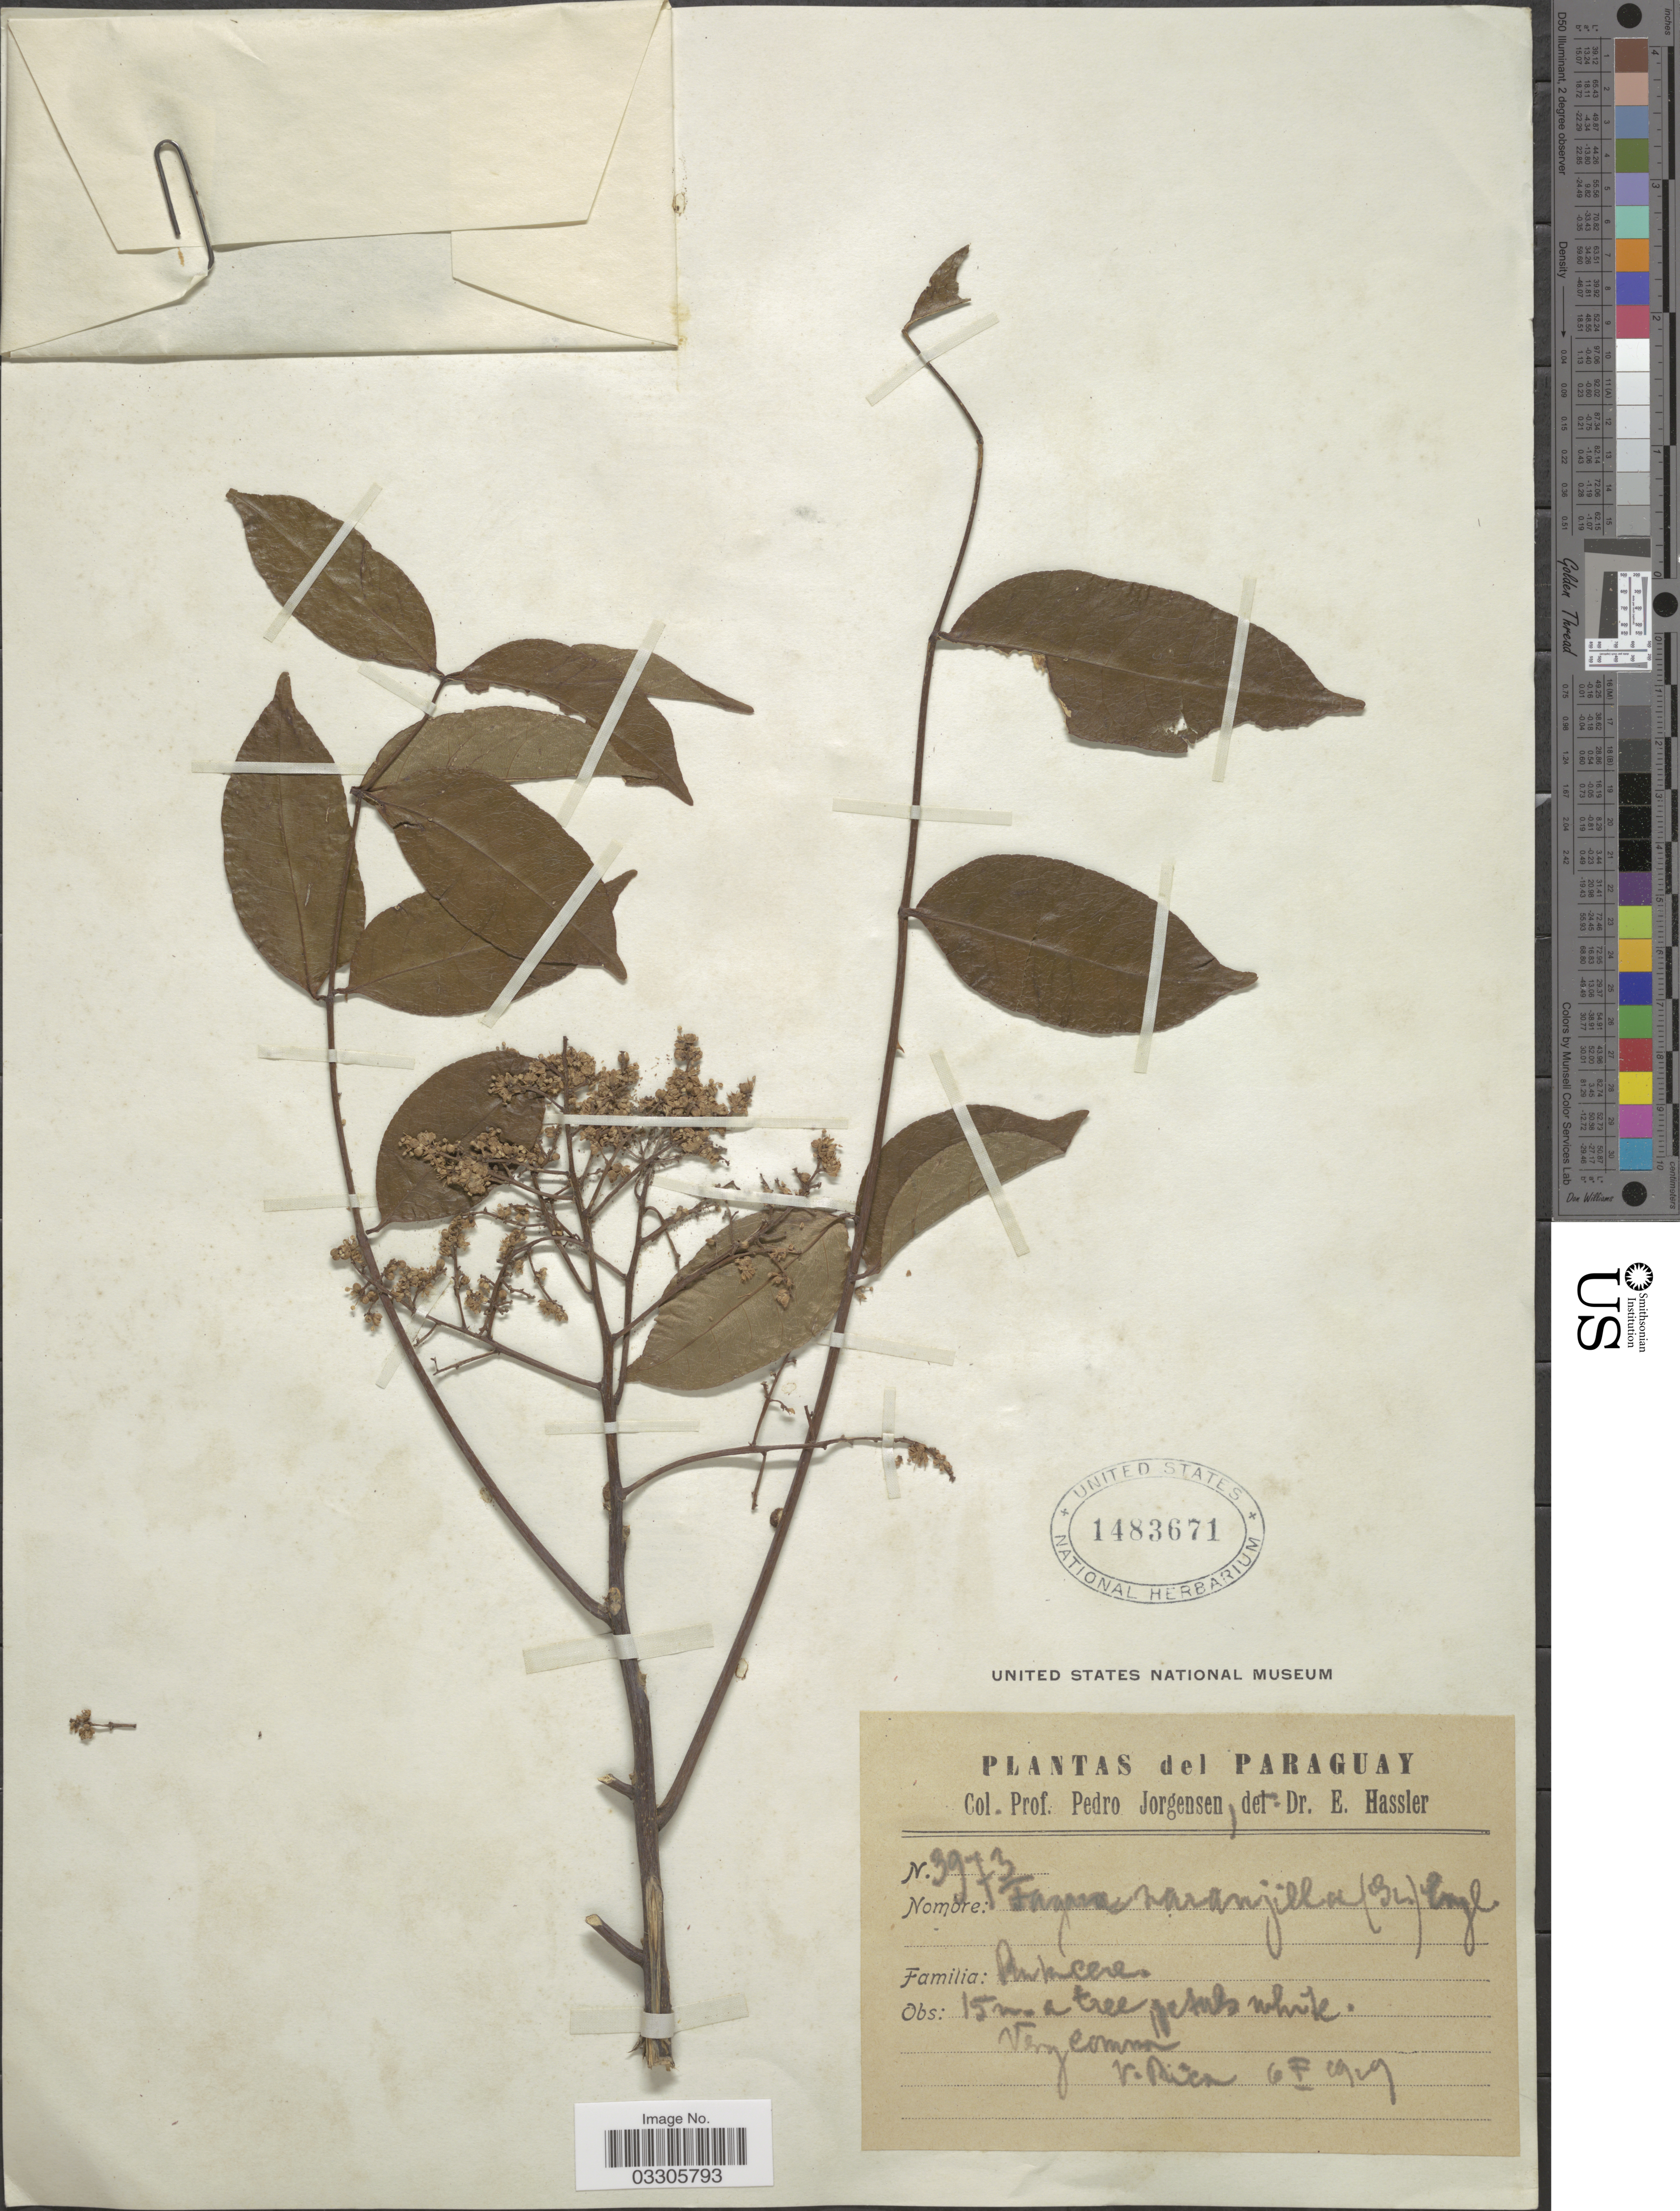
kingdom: Plantae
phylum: Tracheophyta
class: Magnoliopsida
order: Sapindales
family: Rutaceae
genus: Zanthoxylum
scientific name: Zanthoxylum naranjillo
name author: Griseb.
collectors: P. Jörgensen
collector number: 3973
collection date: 1929-05-06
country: Paraguay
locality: V. Rica.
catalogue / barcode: US 1483671